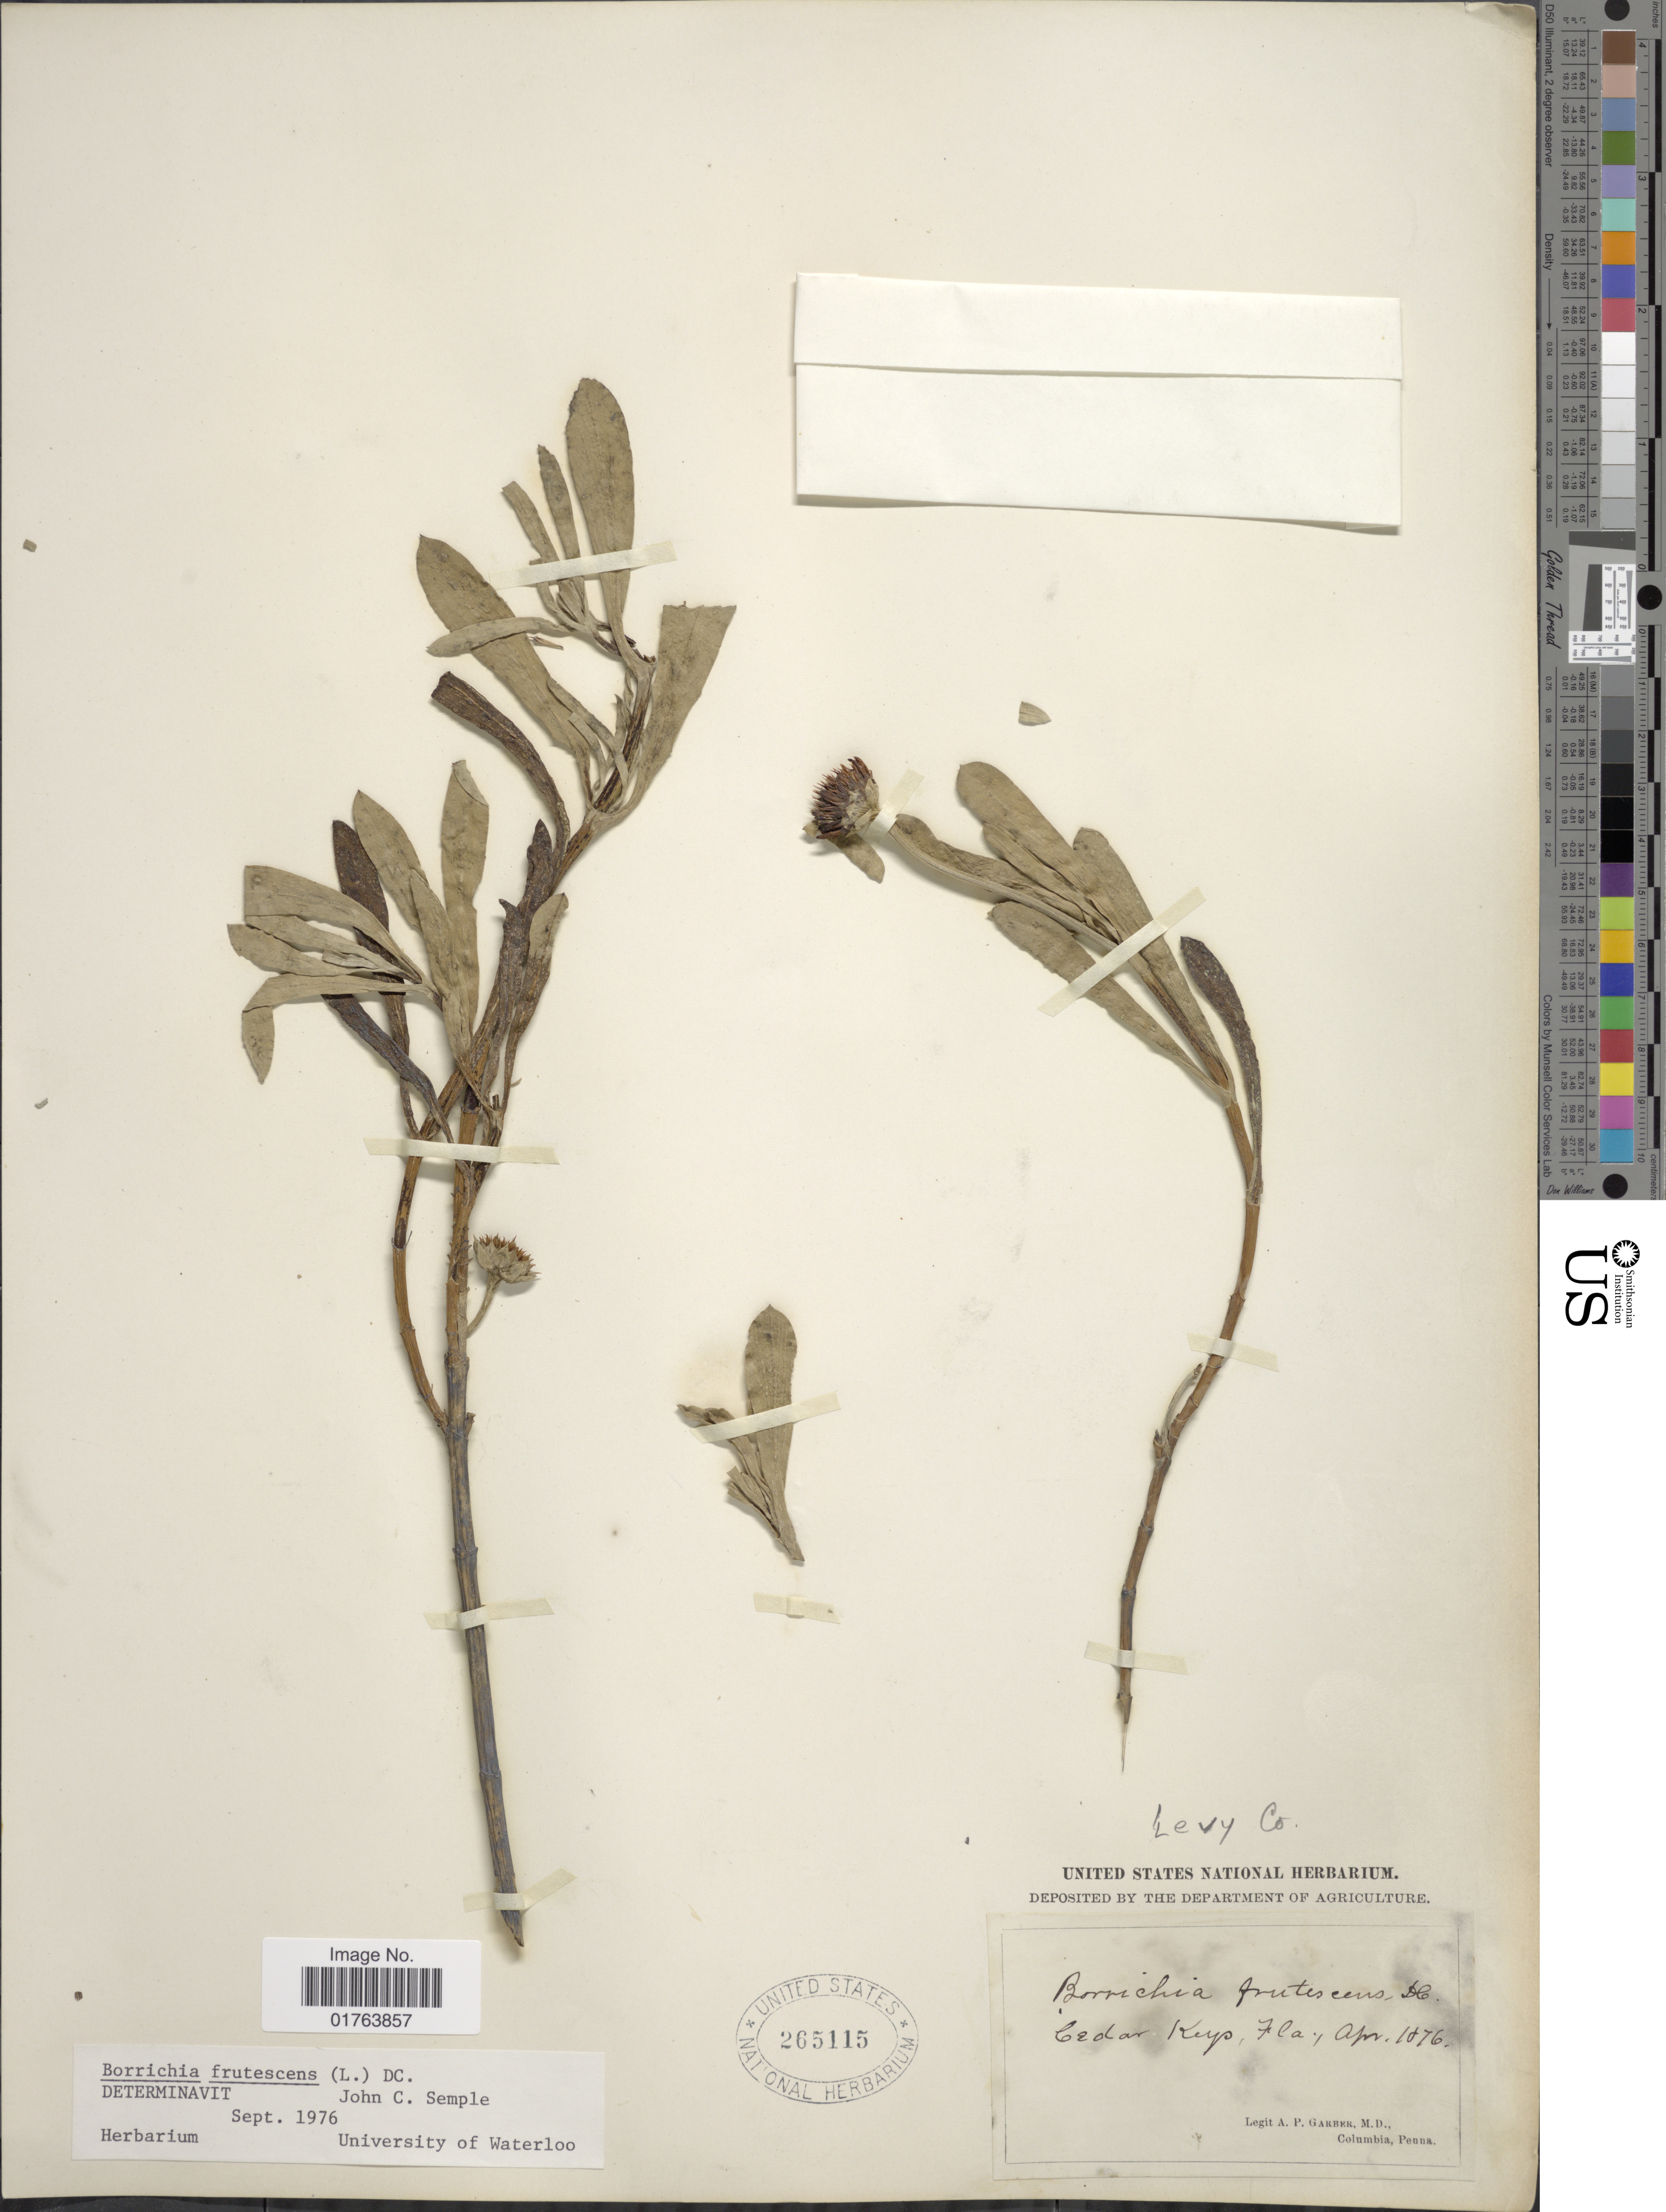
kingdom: Plantae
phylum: Tracheophyta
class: Magnoliopsida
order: Asterales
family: Asteraceae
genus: Borrichia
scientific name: Borrichia frutescens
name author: (L.) DC.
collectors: A. P. Garber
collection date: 1876-04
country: United States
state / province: Florida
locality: Levy Co., Cedar Keys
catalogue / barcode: US 265115